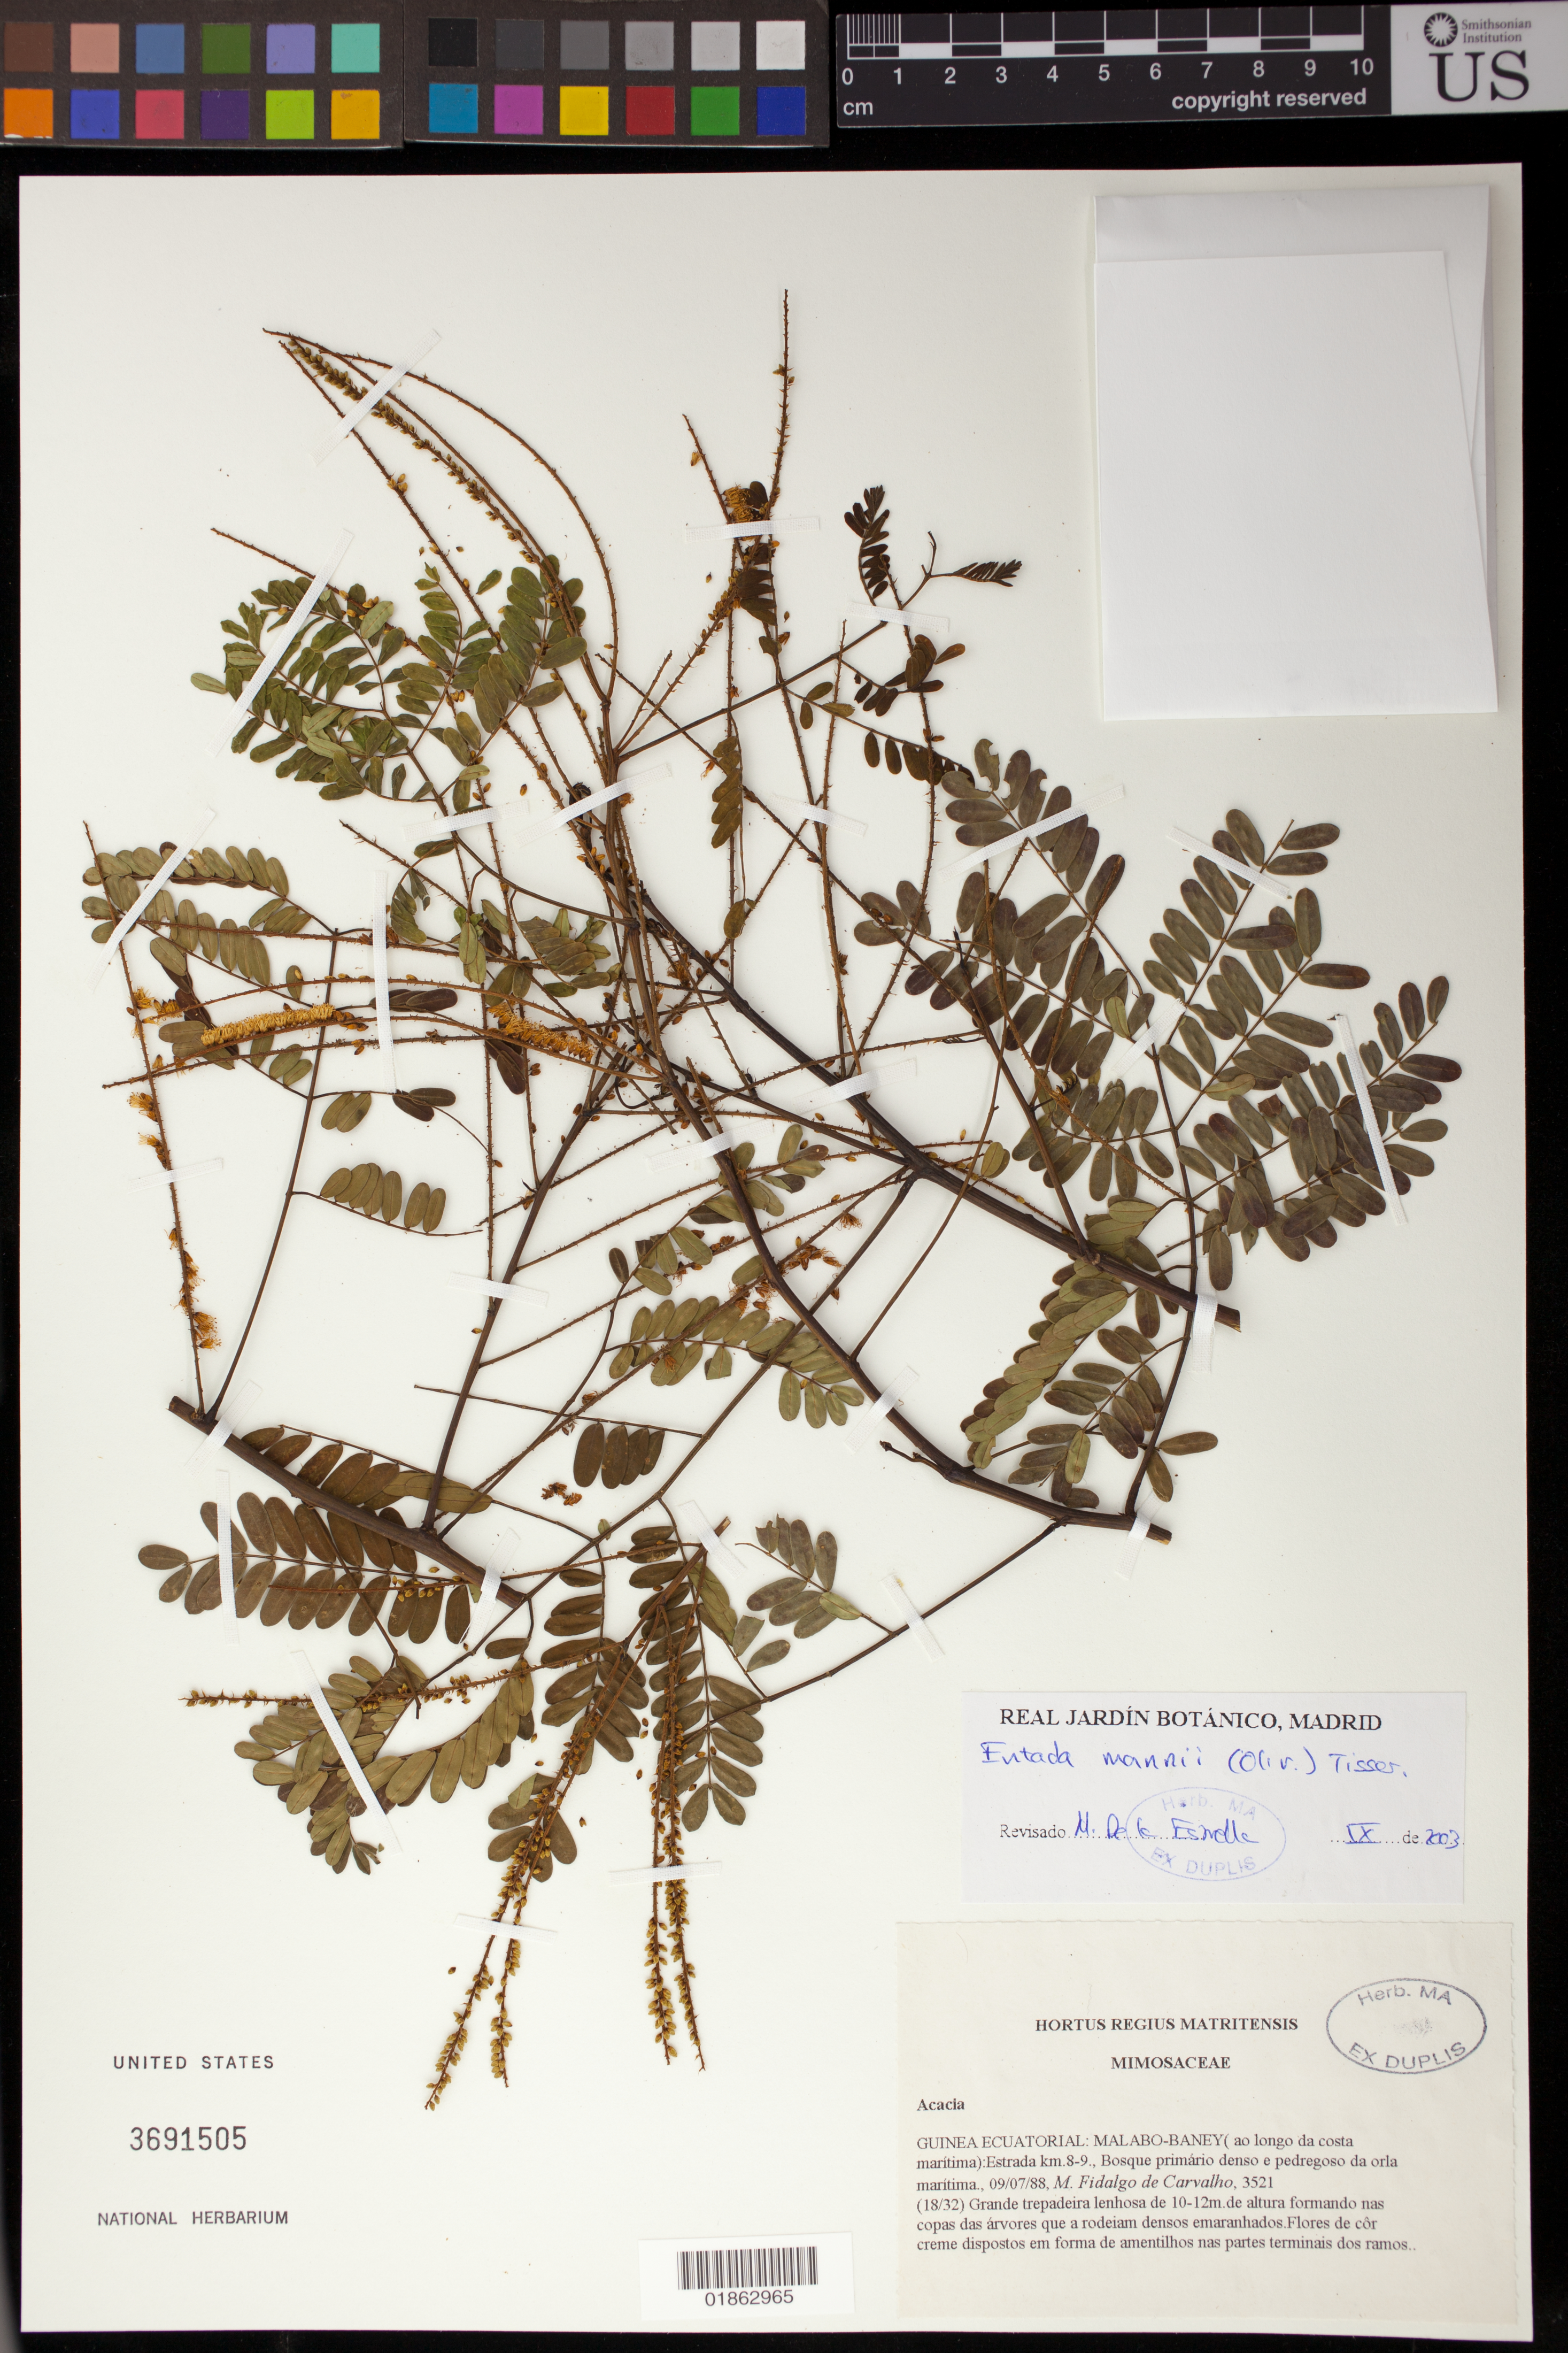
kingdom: Plantae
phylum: Tracheophyta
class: Magnoliopsida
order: Fabales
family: Fabaceae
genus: Entada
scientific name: Entada mannii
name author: (Oliv.) Tisser.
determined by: de la Estrella, M.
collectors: M. F. Carvalho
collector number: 3521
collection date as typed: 09/07/88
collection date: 1988-07-09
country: Equatorial Guinea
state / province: Bioko Norte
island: Bioko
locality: Malabo-Baney (ao longo da costa maritima), Estrada km. 8-9.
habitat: Bosque primario denso e pedregoso da orla maritima.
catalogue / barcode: US 3691505